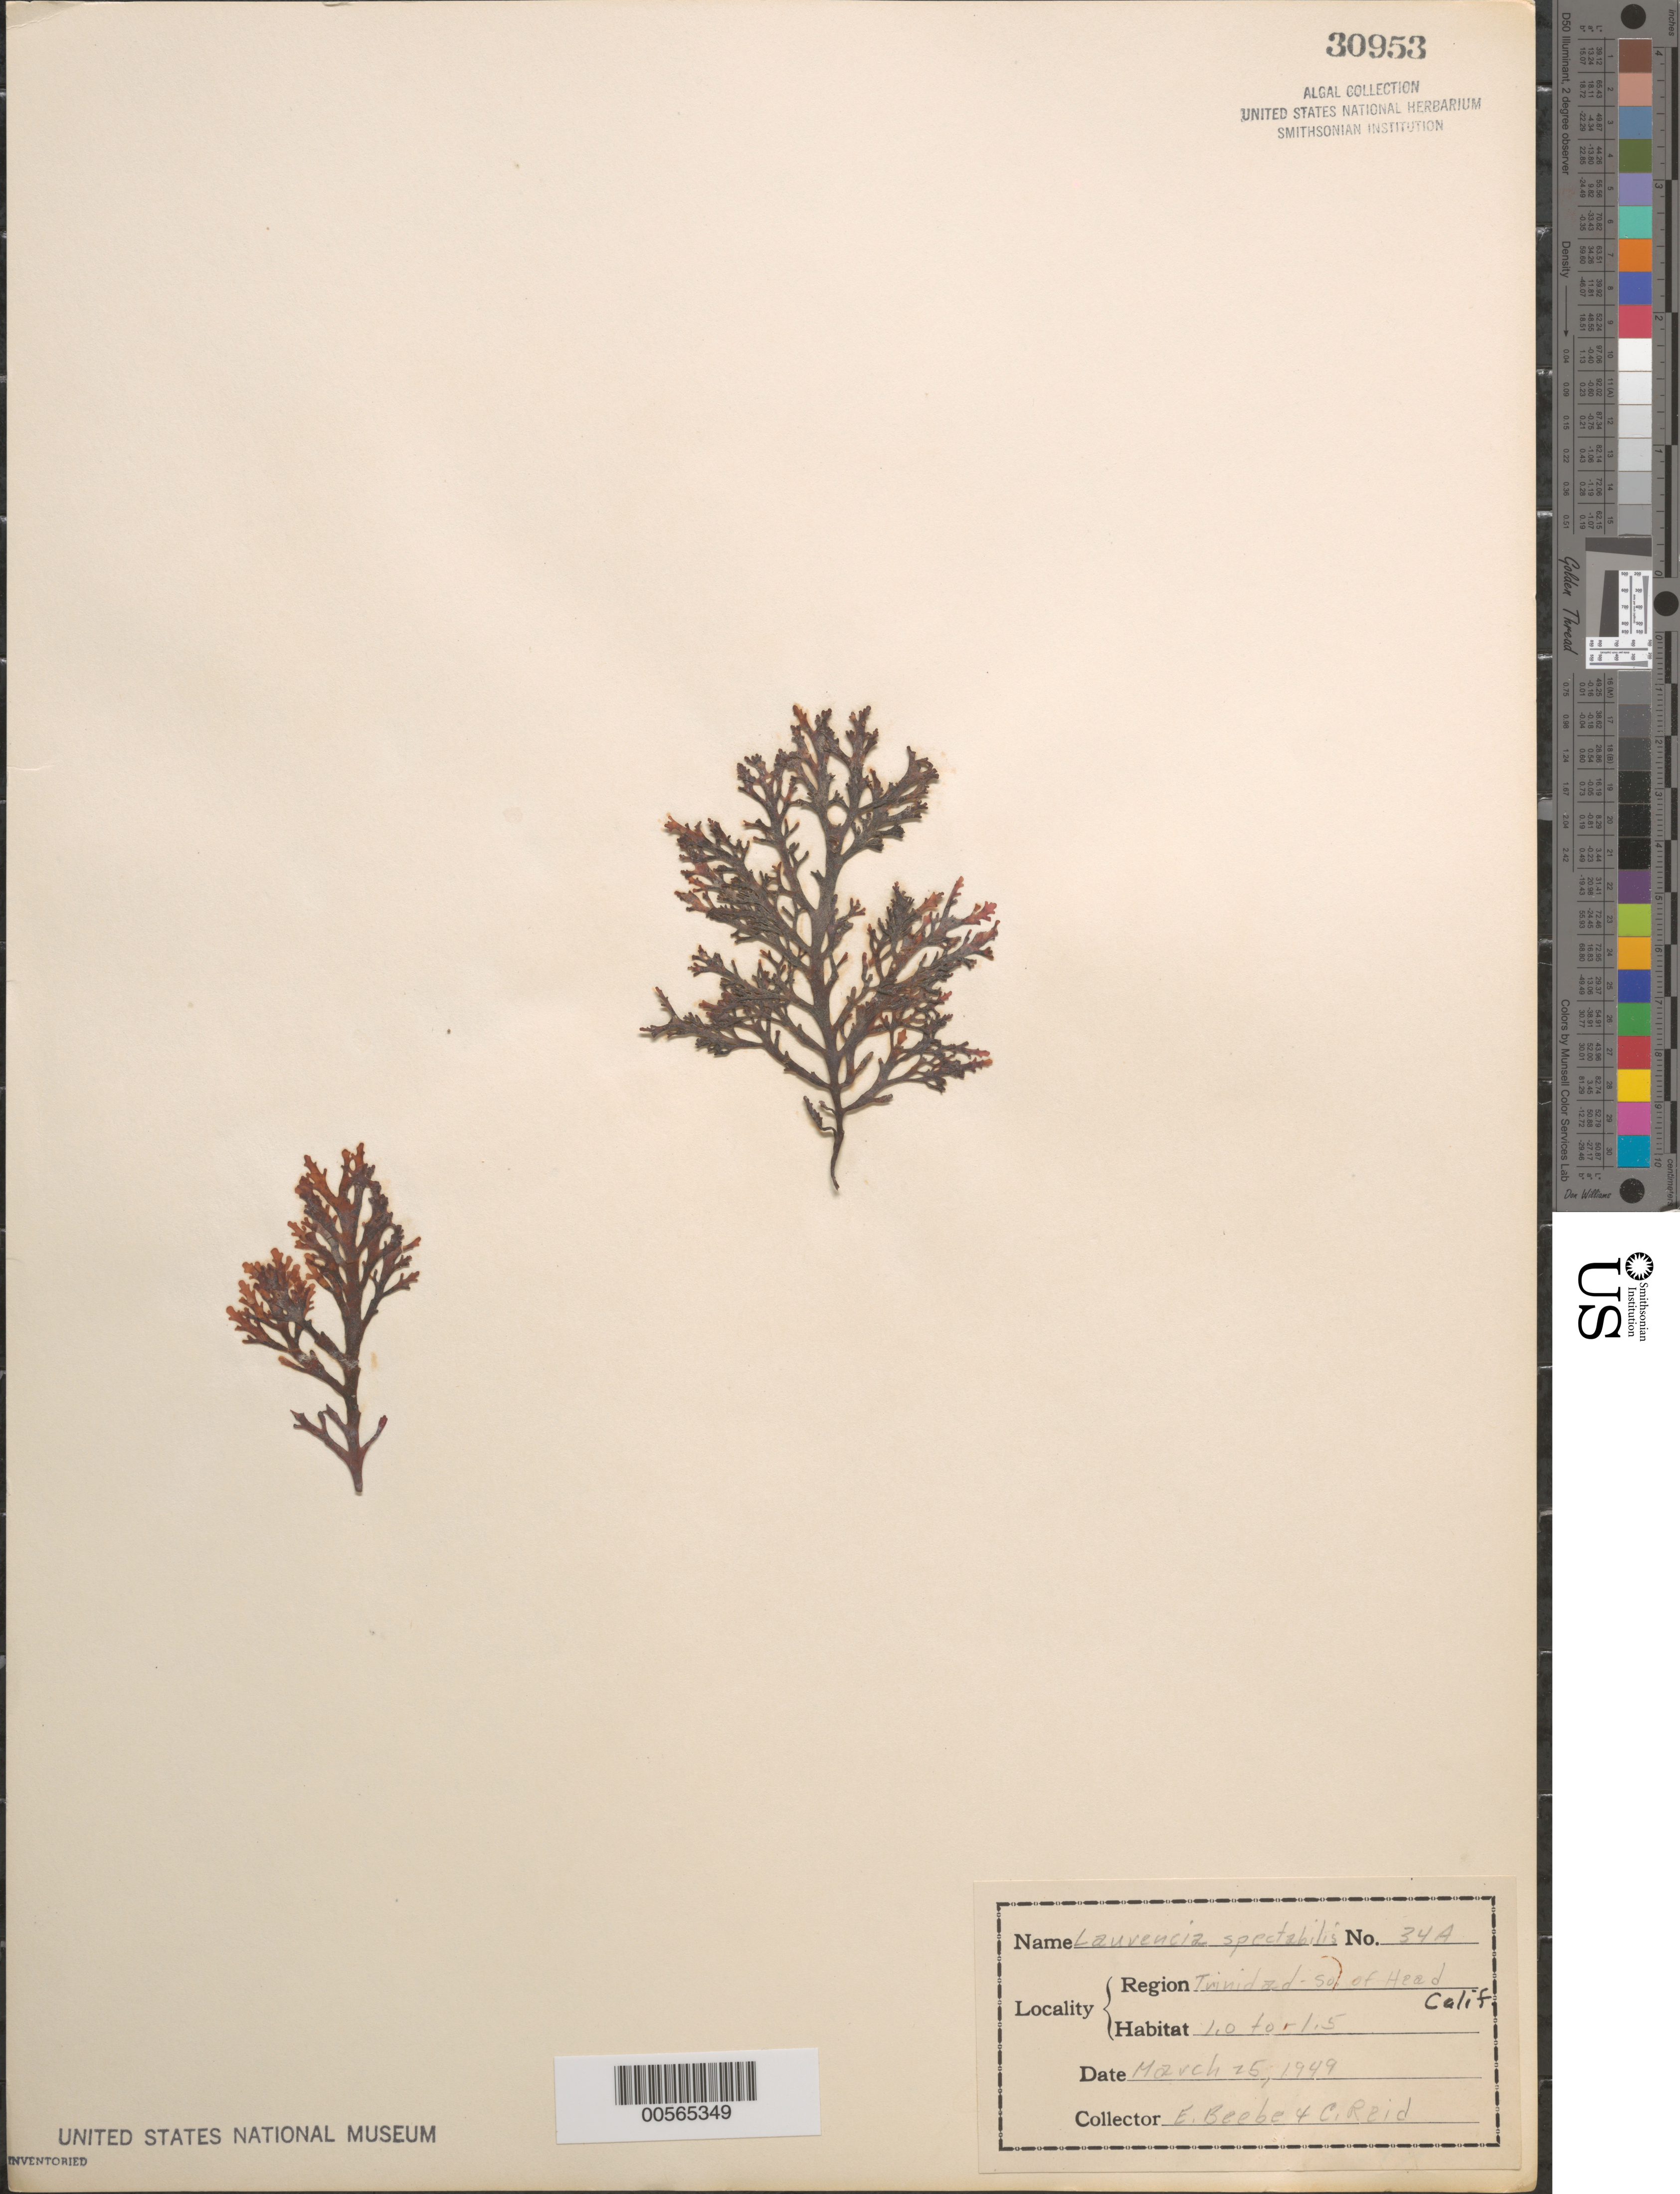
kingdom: Plantae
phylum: Rhodophyta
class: Florideophyceae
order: Ceramiales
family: Rhodomelaceae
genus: Osmundea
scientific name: Osmundea spectabilis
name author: (Postels & Rupr.) K.W. Nam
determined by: Algae name updating Project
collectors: E. Beebe & C. Reid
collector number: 34a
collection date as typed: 25 Mar 1949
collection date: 1949-03-25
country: United States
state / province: California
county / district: Humboldt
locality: Trinidad, south of Trinidad Head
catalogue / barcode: US 30953